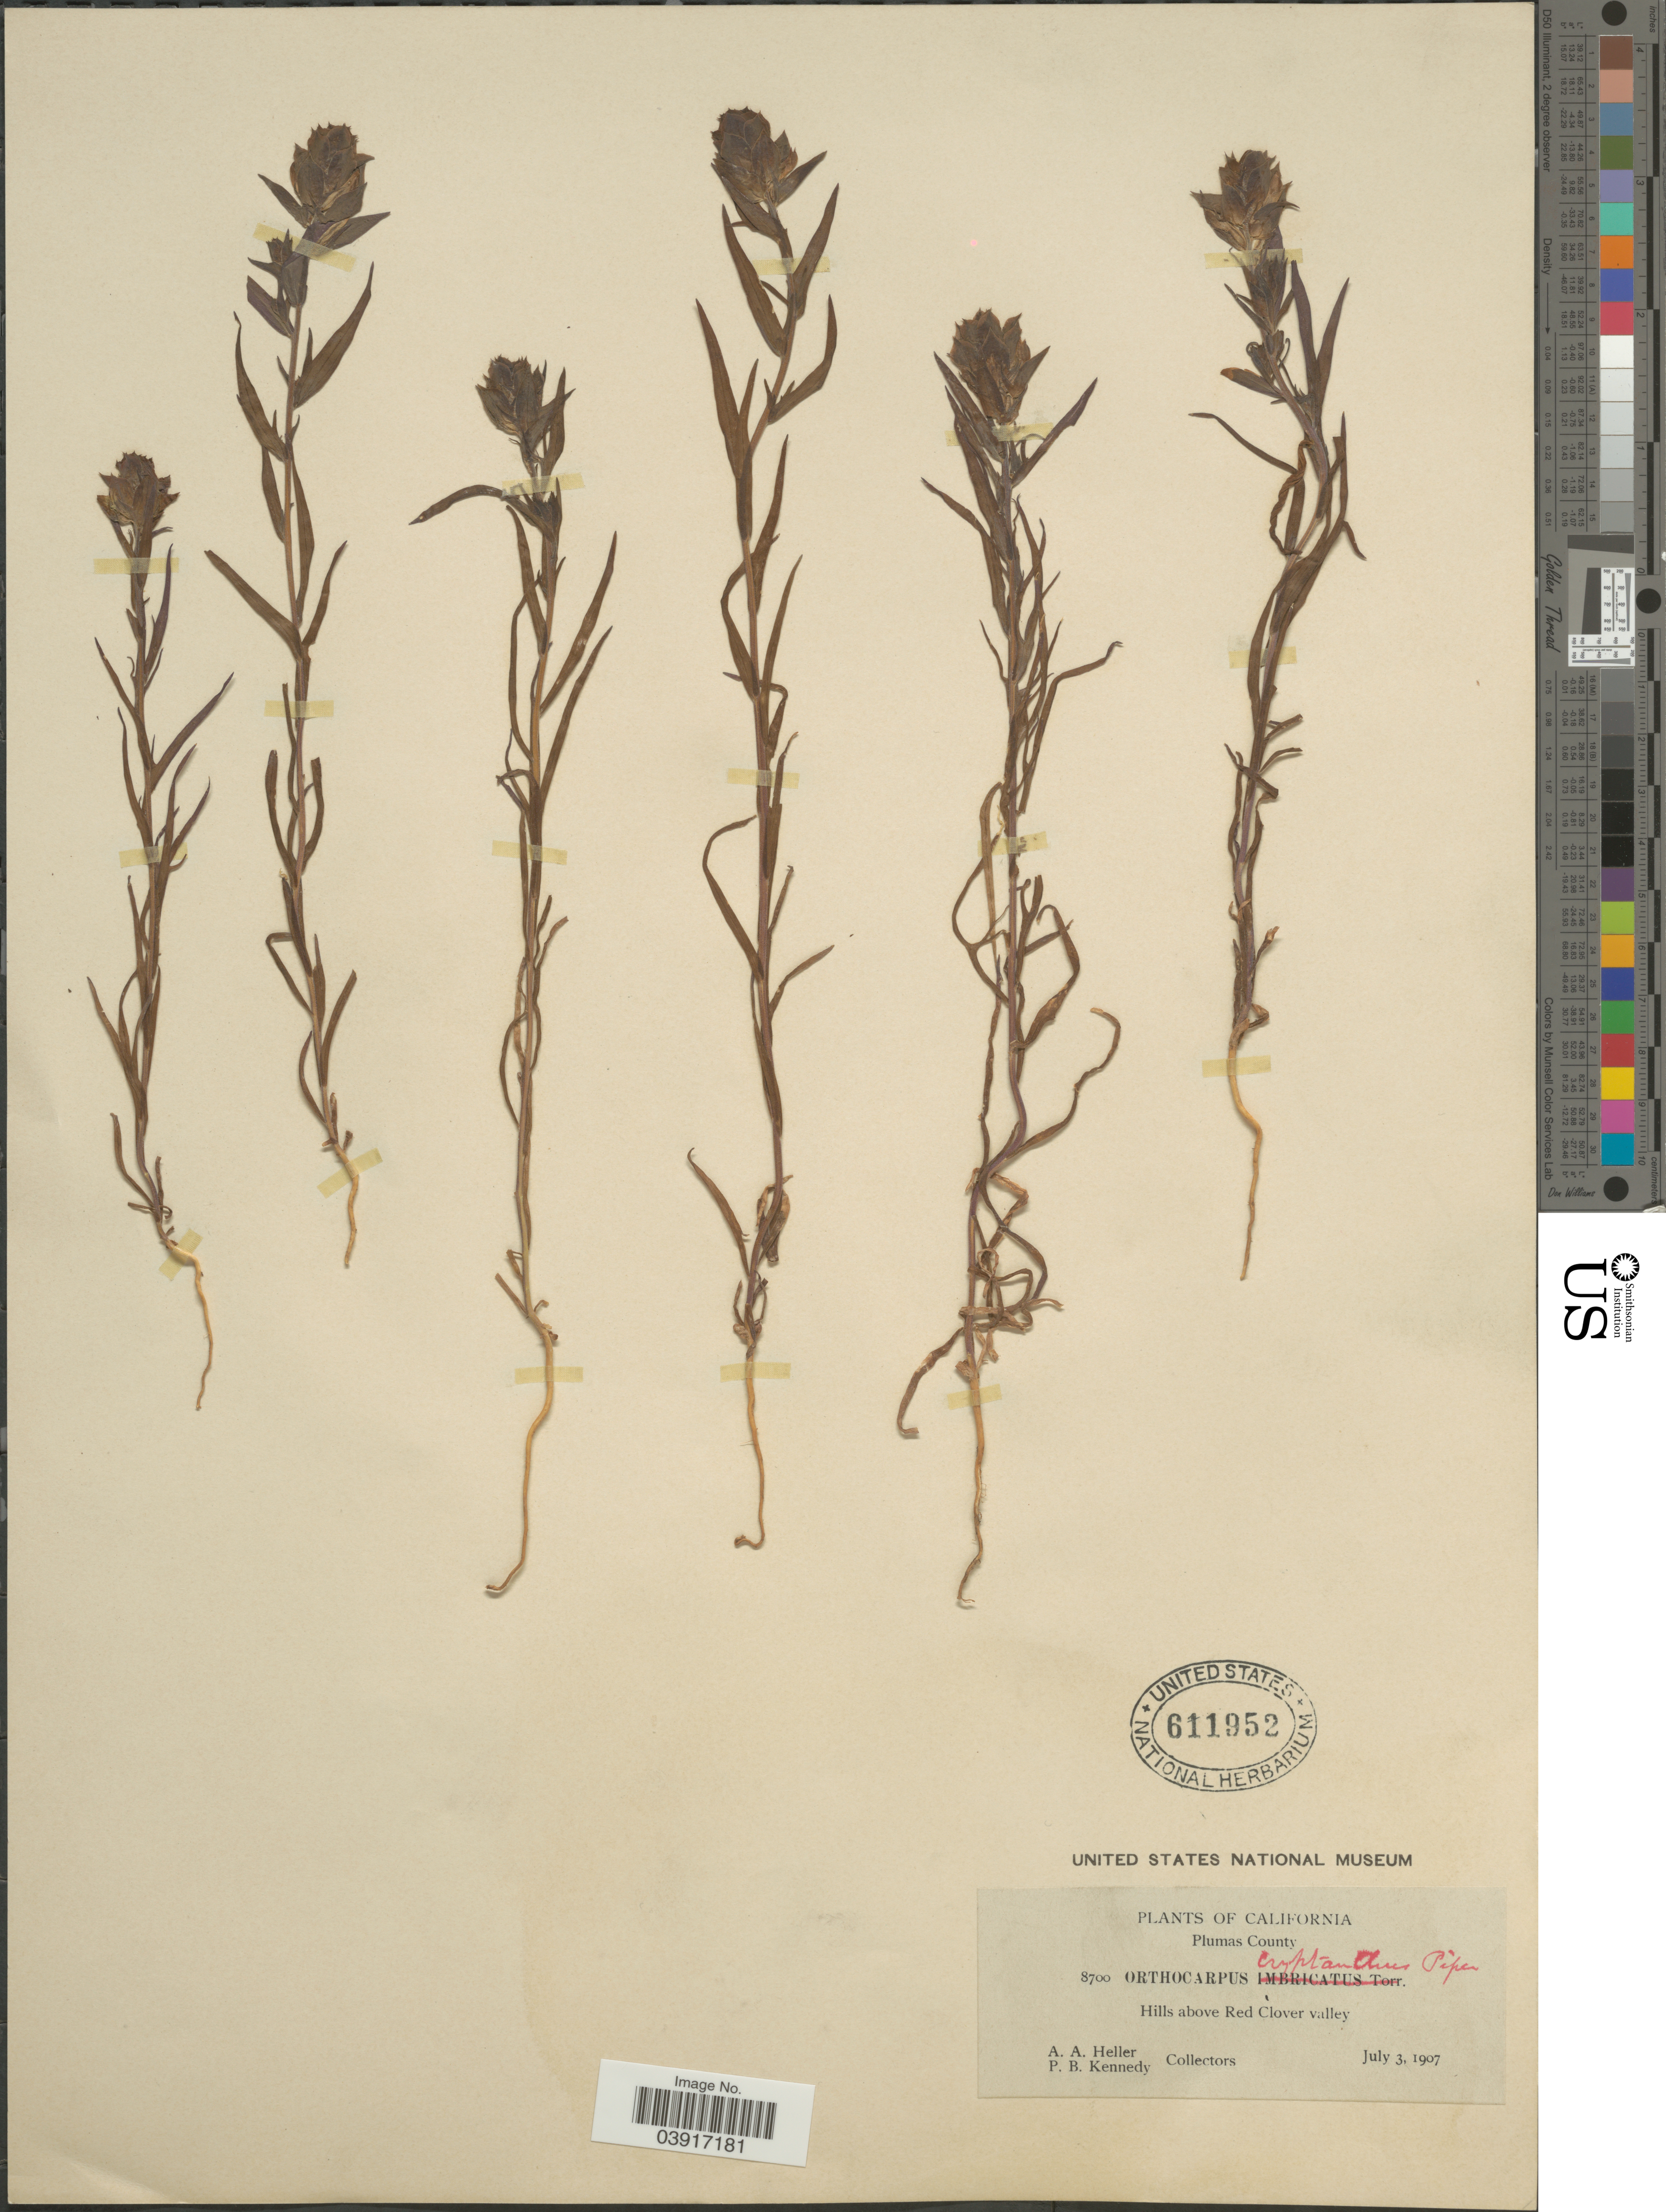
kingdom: Plantae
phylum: Tracheophyta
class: Magnoliopsida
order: Lamiales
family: Orobanchaceae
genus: Orthocarpus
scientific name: Orthocarpus copelandii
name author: Eastw.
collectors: A. A. Heller & P. B. Kennedy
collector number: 8700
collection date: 1907-07-03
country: United States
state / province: California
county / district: Plumas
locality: Plumas County. Hills above Red Clover valley.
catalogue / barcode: US 611952